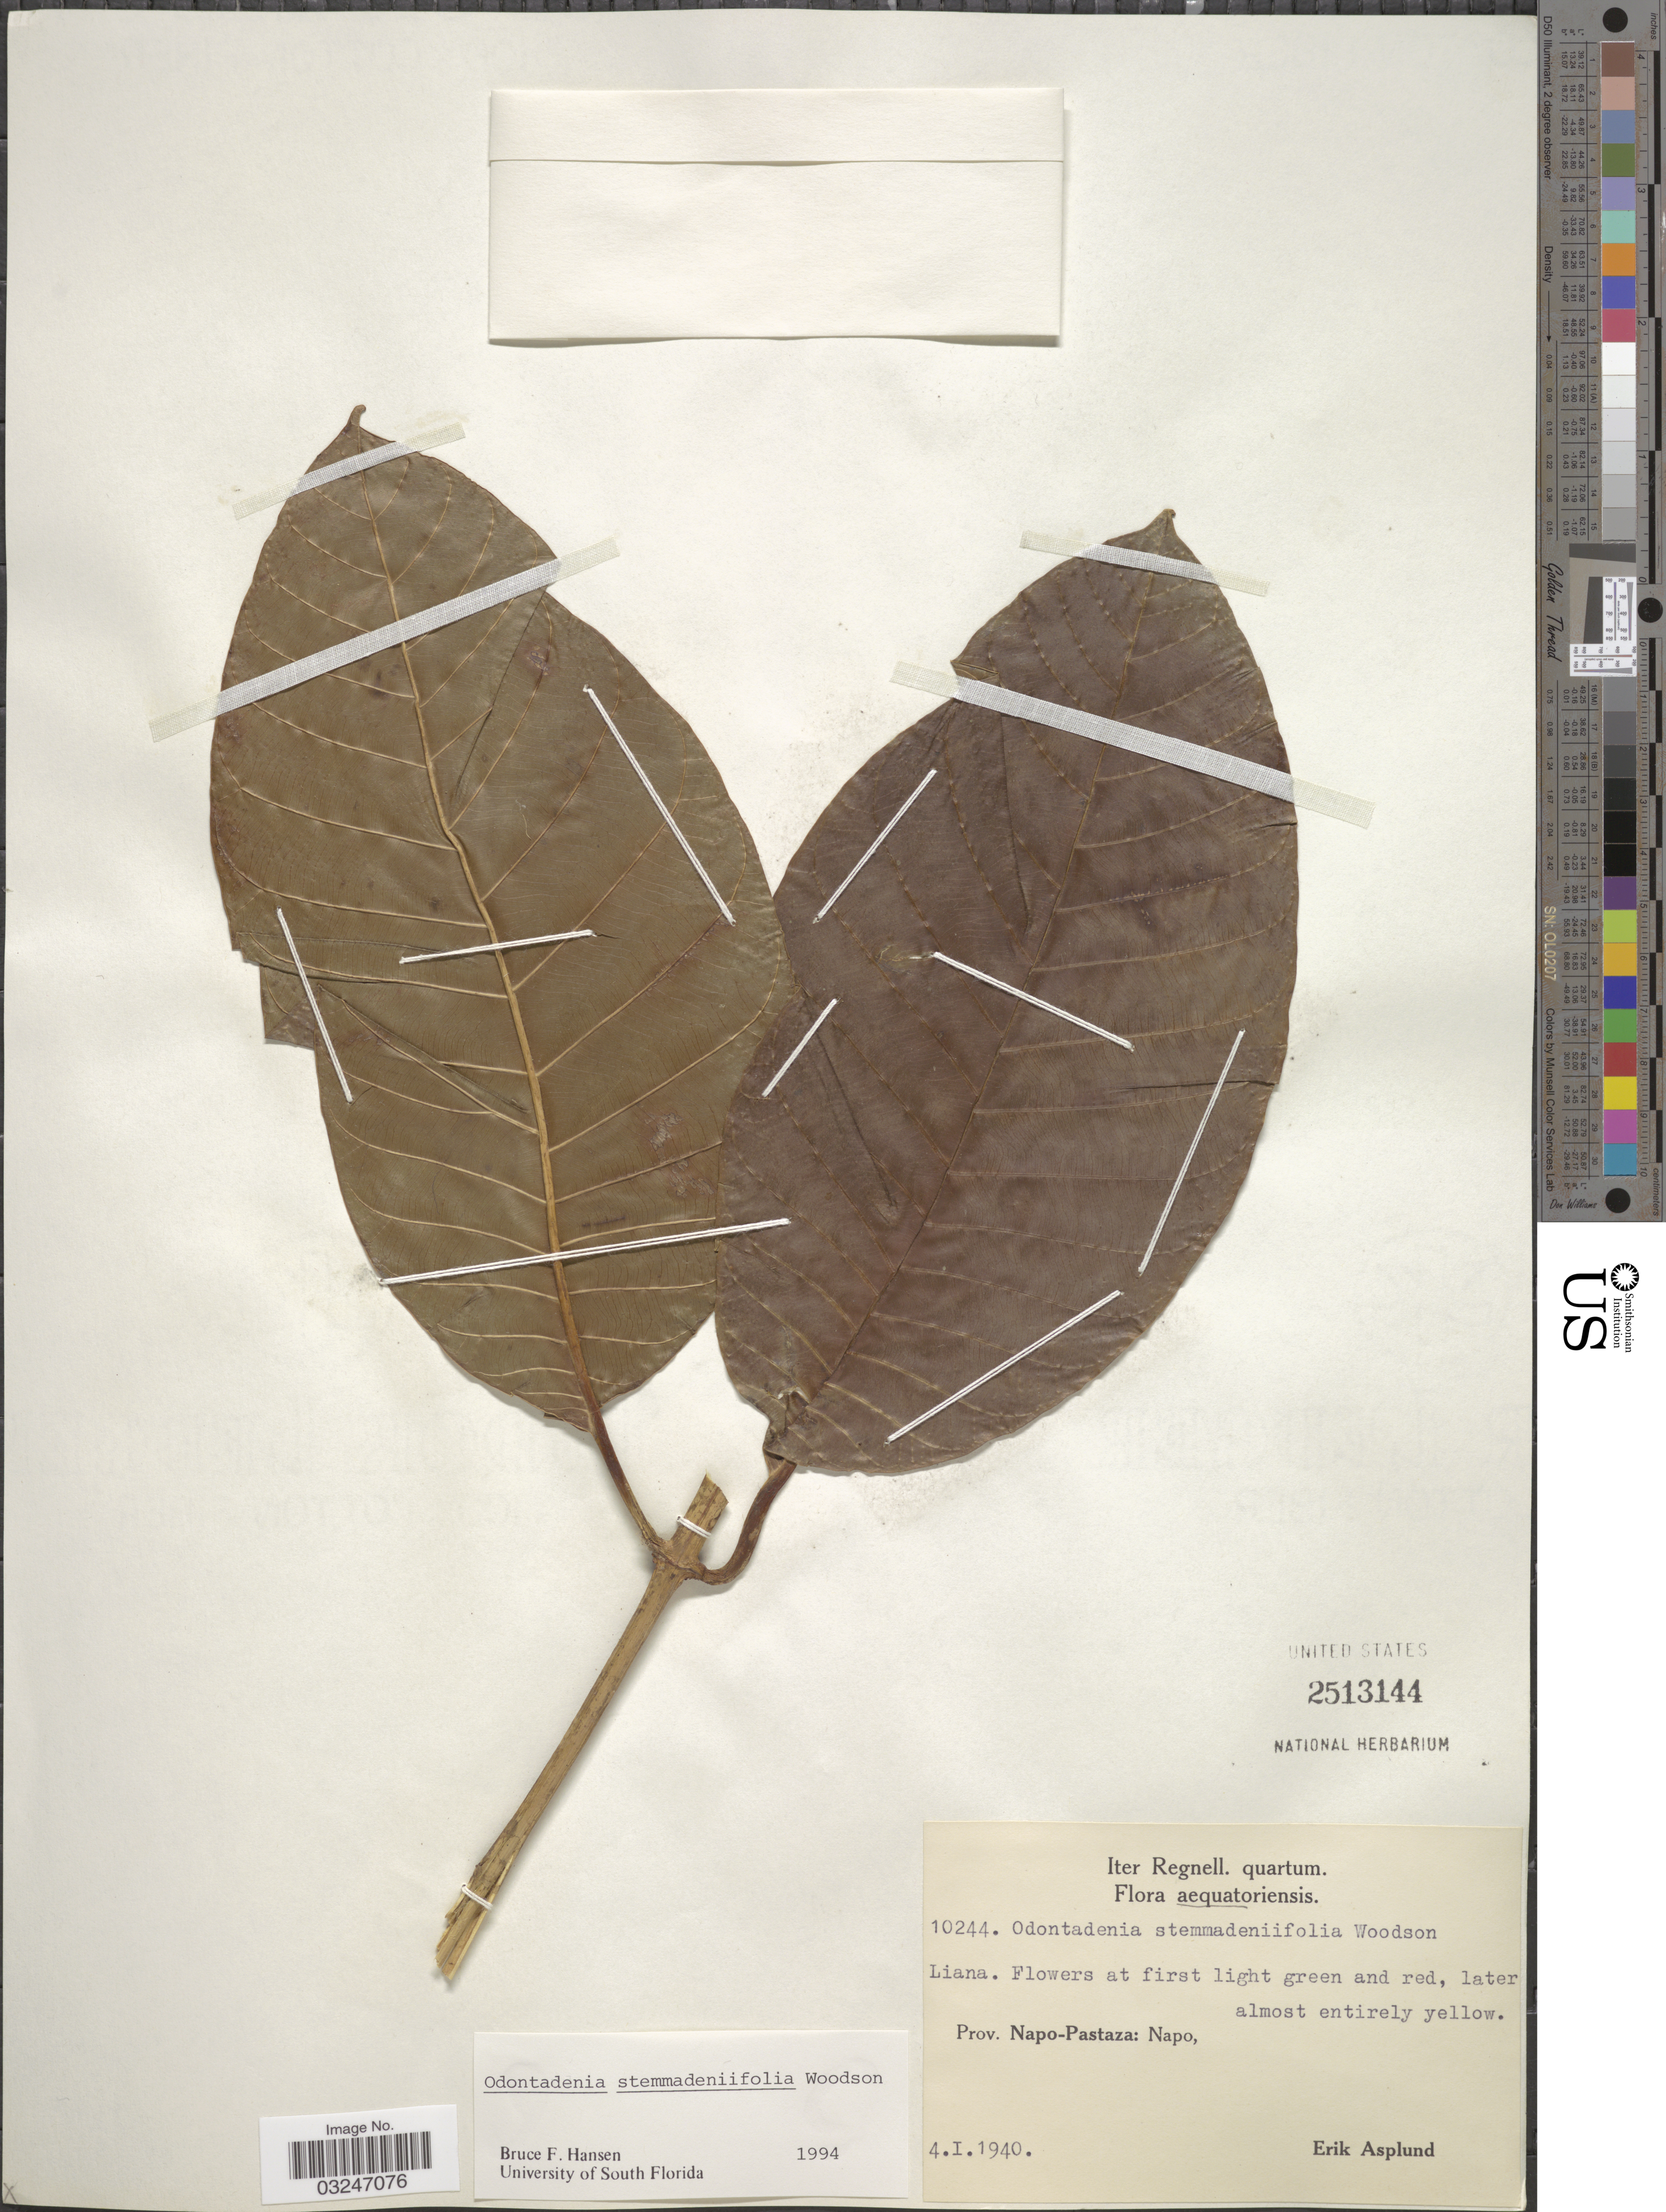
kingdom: Plantae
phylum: Tracheophyta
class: Magnoliopsida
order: Gentianales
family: Apocynaceae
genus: Odontadenia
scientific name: Odontadenia stemmadeniifolia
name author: Woodson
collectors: E. Asplund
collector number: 10244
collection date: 1940-01-04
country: Ecuador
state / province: Pastaza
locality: Prov. Napo-Pastaza: Napo.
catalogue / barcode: US 2513144